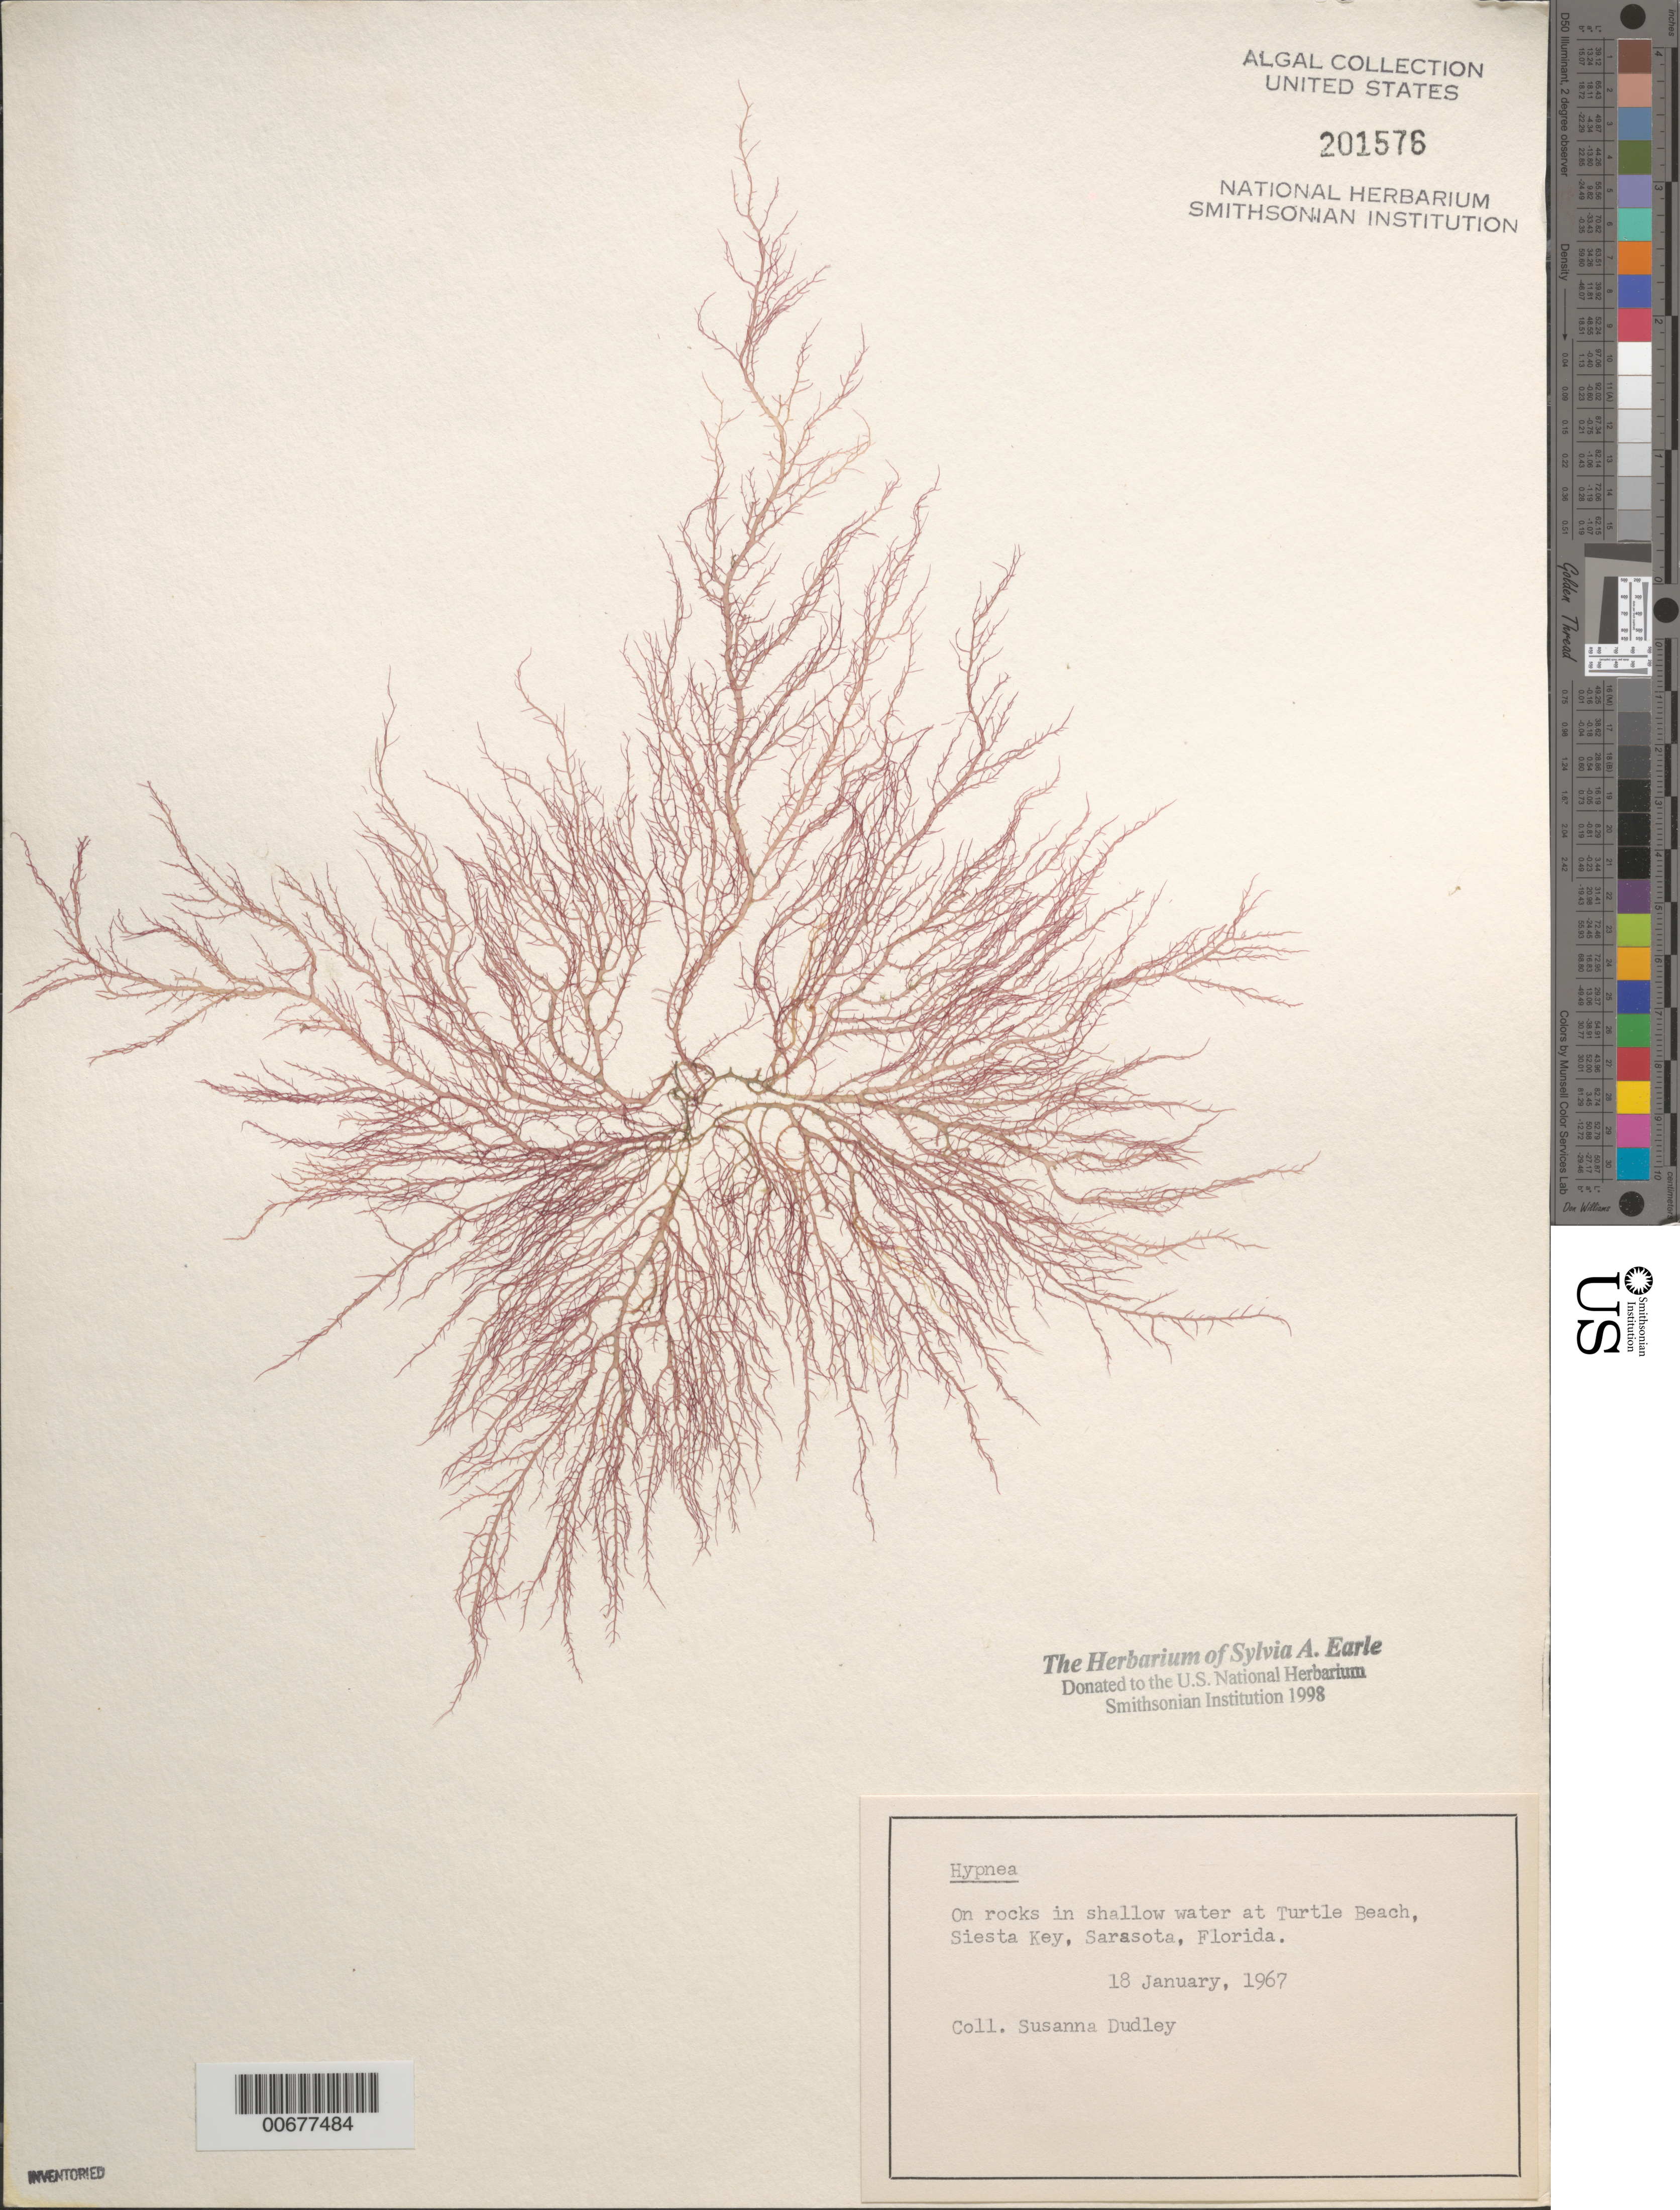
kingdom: Plantae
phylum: Rhodophyta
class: Florideophyceae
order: Gigartinales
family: Cystocloniaceae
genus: Hypnea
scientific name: Hypnea sp.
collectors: S. Dudley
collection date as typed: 18 Jan 1967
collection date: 1967-01-18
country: United States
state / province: Florida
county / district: Sarasota County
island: Siesta Key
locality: Turtle Beach, Sarasota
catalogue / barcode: US 201576